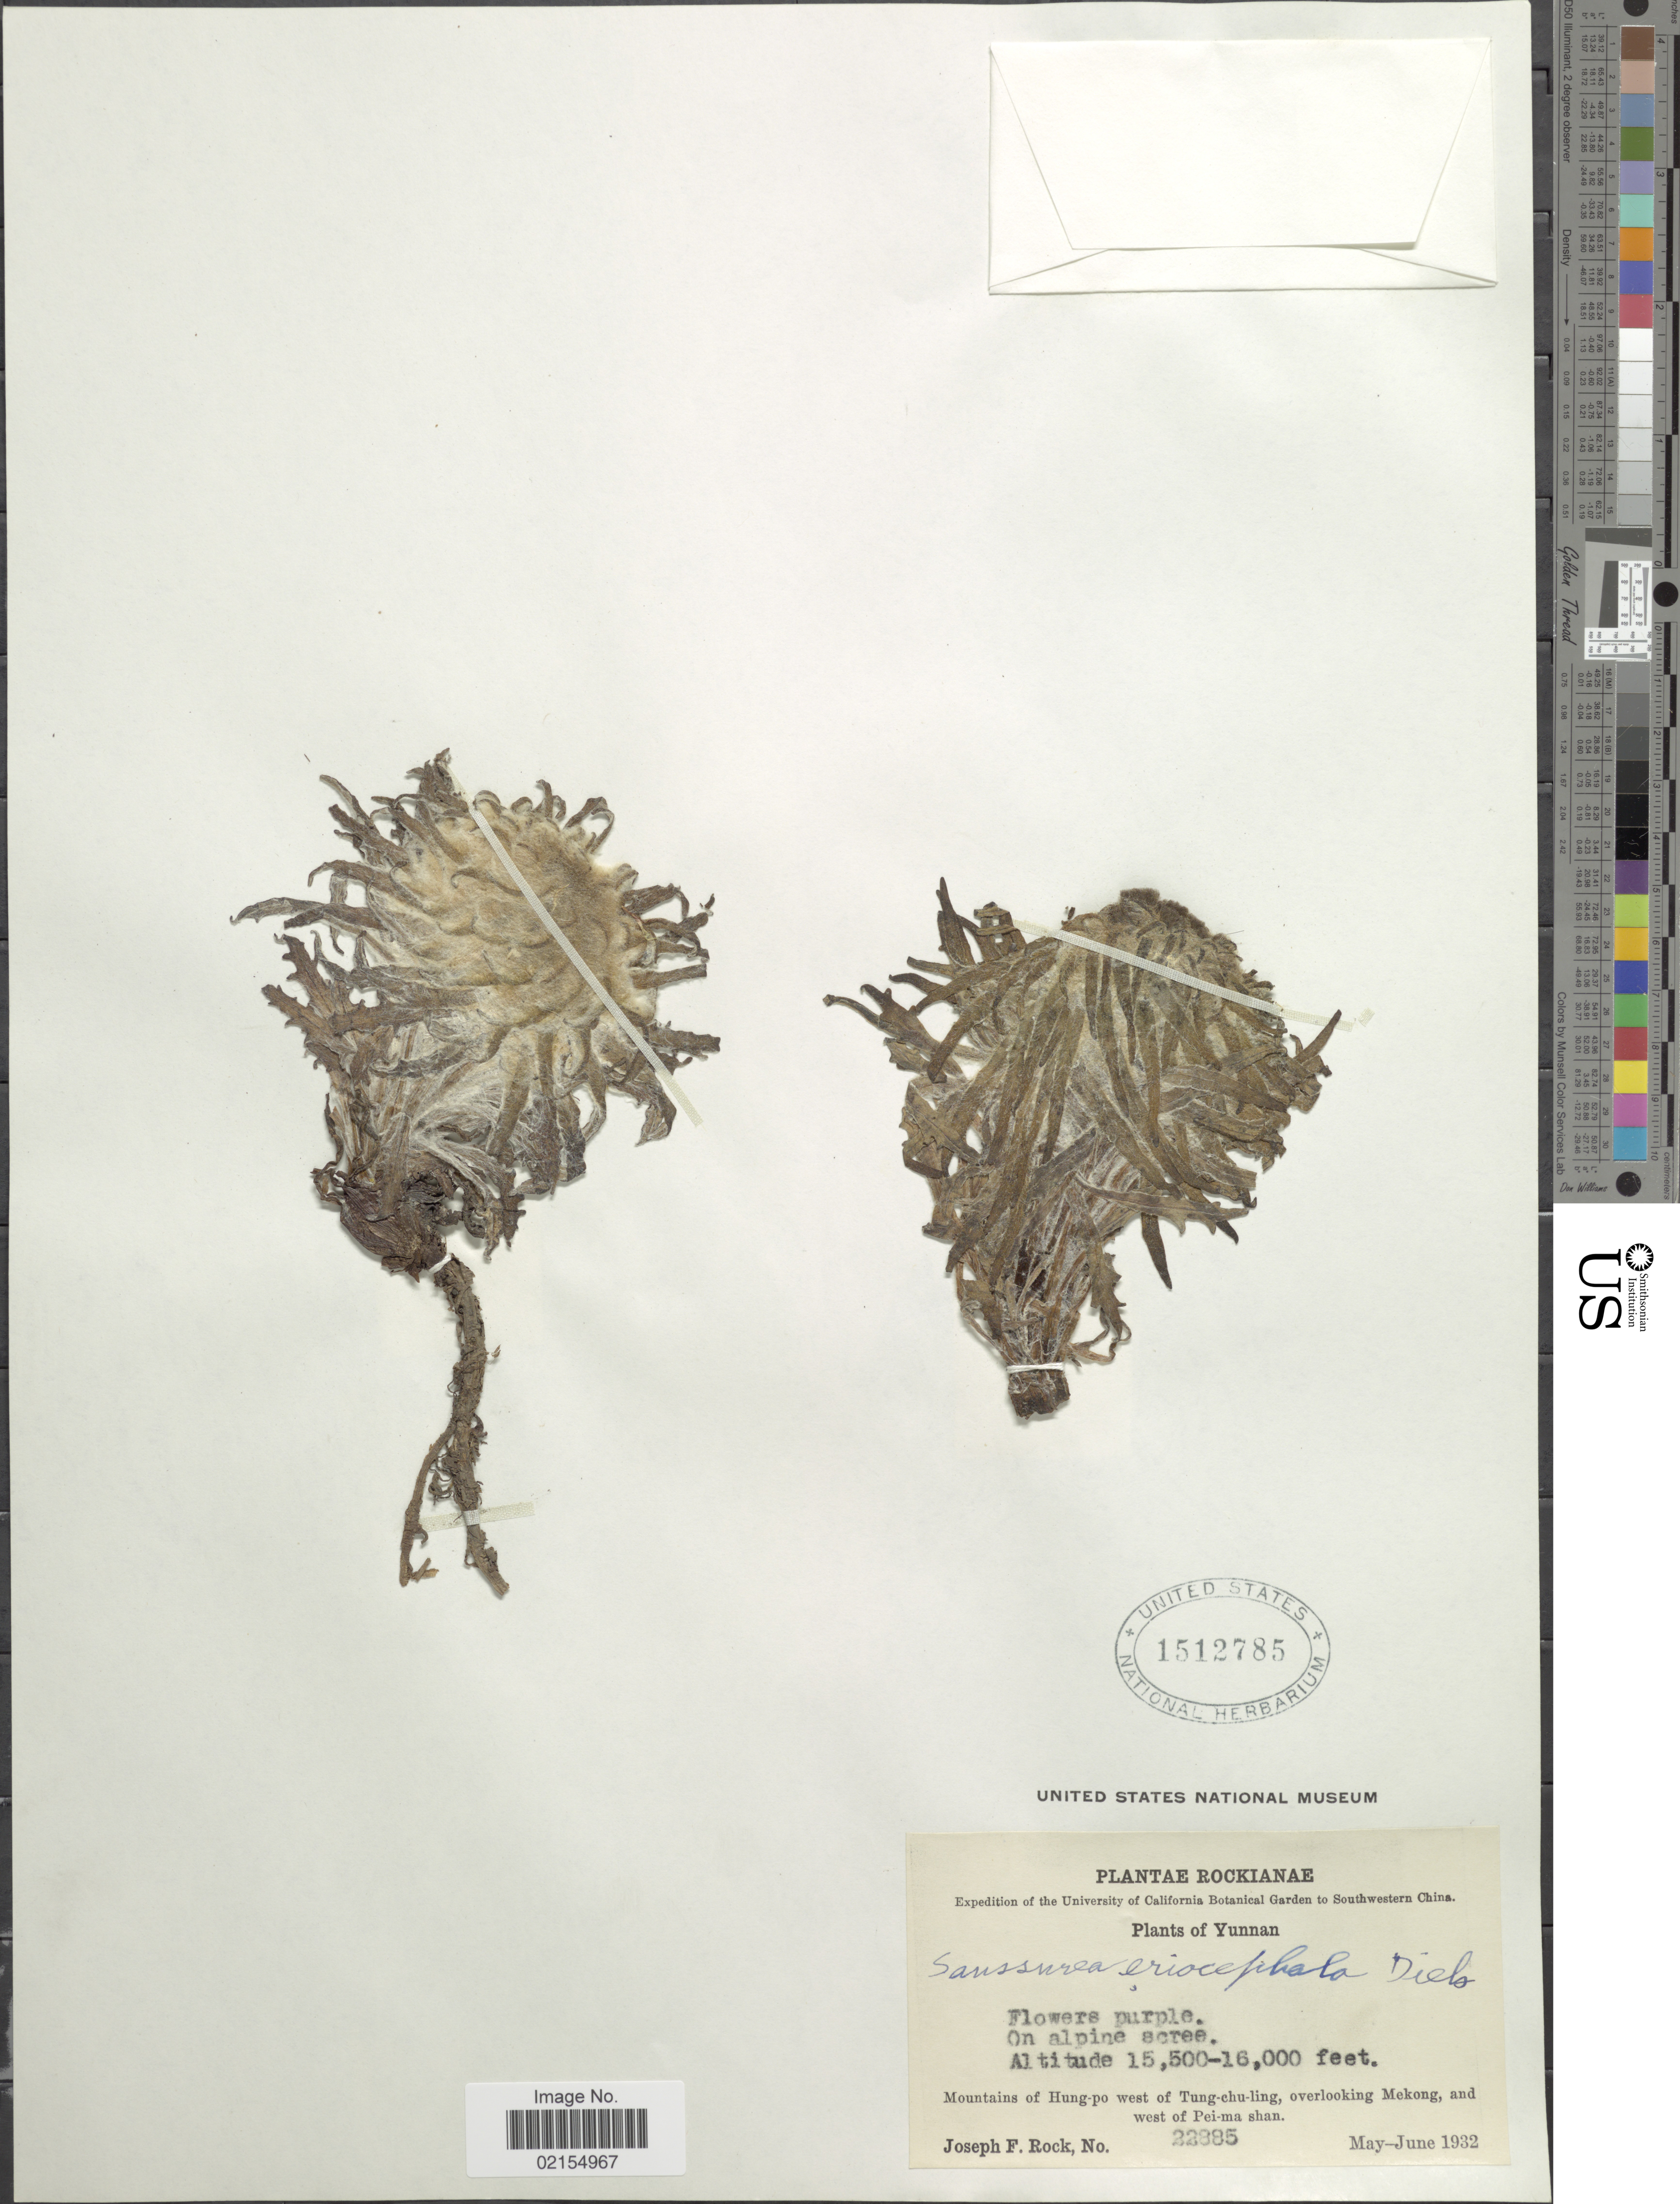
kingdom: Plantae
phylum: Tracheophyta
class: Magnoliopsida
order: Asterales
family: Asteraceae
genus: Saussurea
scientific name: Saussurea quercifolia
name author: W.W. Sm.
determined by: Chen, Yousheng S.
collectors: J. F. Rock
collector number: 22885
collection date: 1932-05/1932-06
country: China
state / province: Yunnan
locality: Yunnan, Mountains of Hung-po west of Tung-chu-ling, overlooking Mekong, and west of Pei-ma shan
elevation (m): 4724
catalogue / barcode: US 1512785